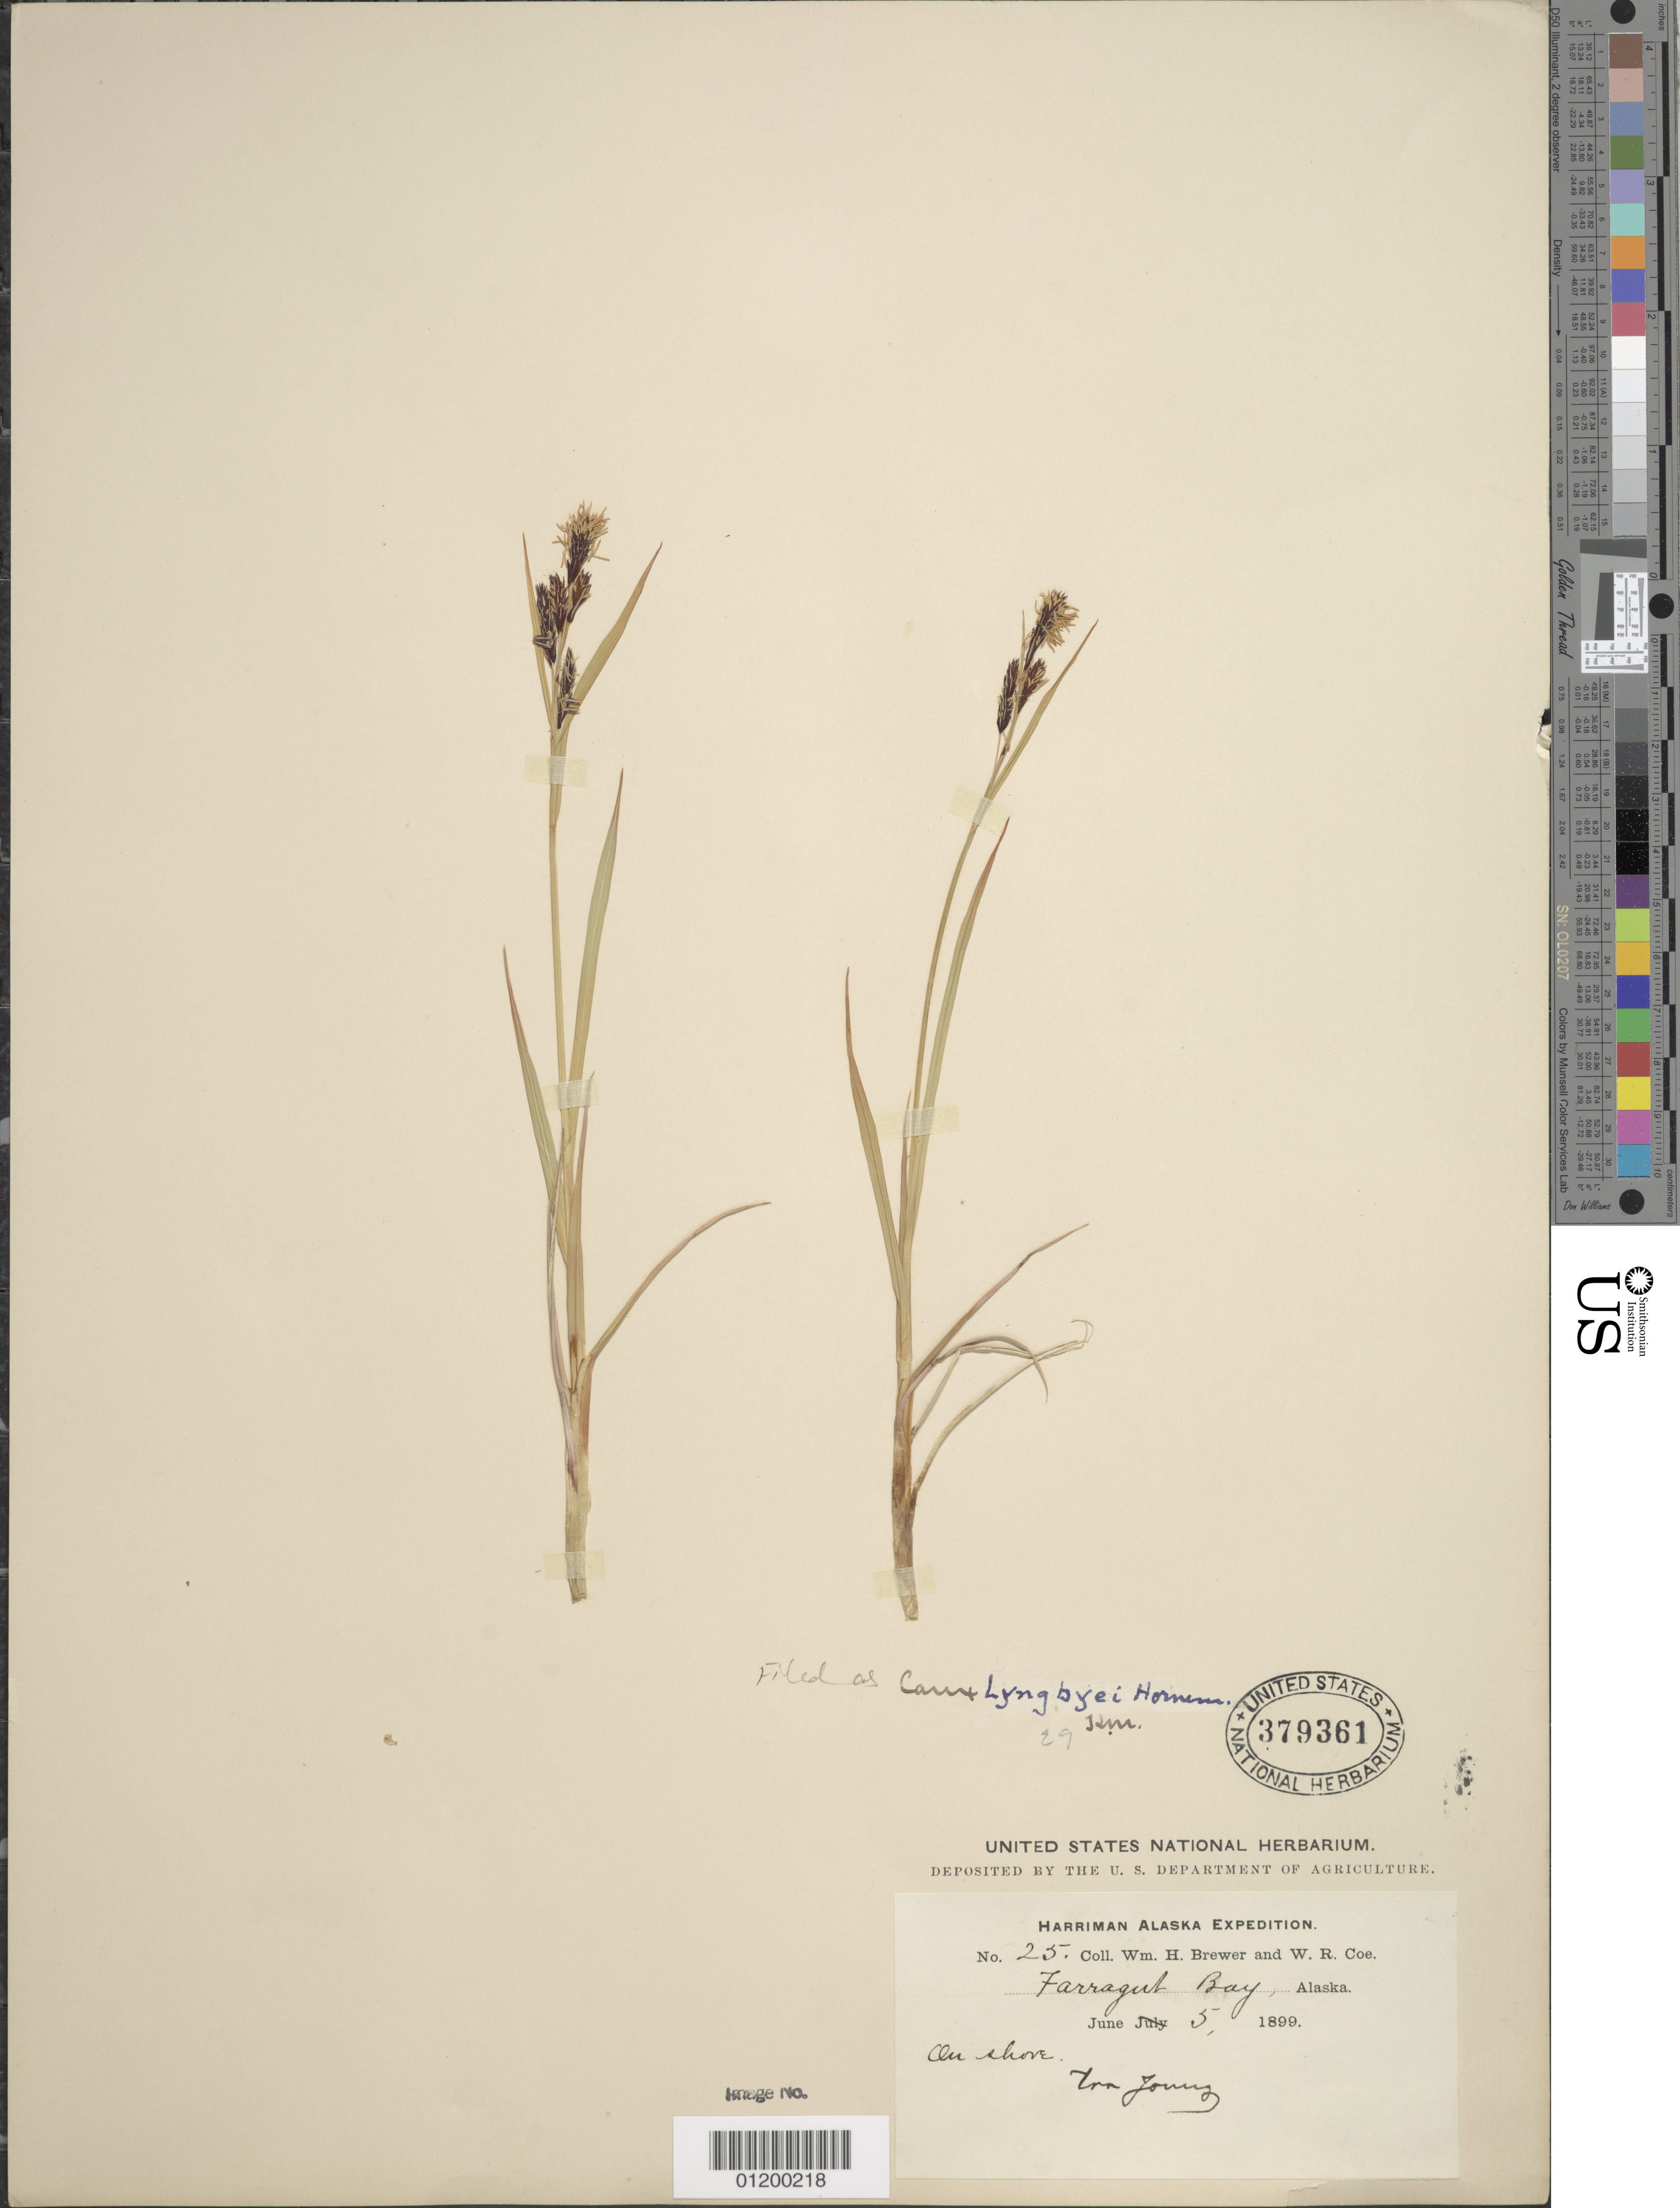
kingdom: Plantae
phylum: Tracheophyta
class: Liliopsida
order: Poales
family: Cyperaceae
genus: Carex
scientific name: Carex lyngbyei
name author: Hornem.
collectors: W. H. Brewer & W. Coe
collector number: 25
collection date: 1899-06-05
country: United States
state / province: Alaska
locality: Farragut Bay.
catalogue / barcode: US 379361